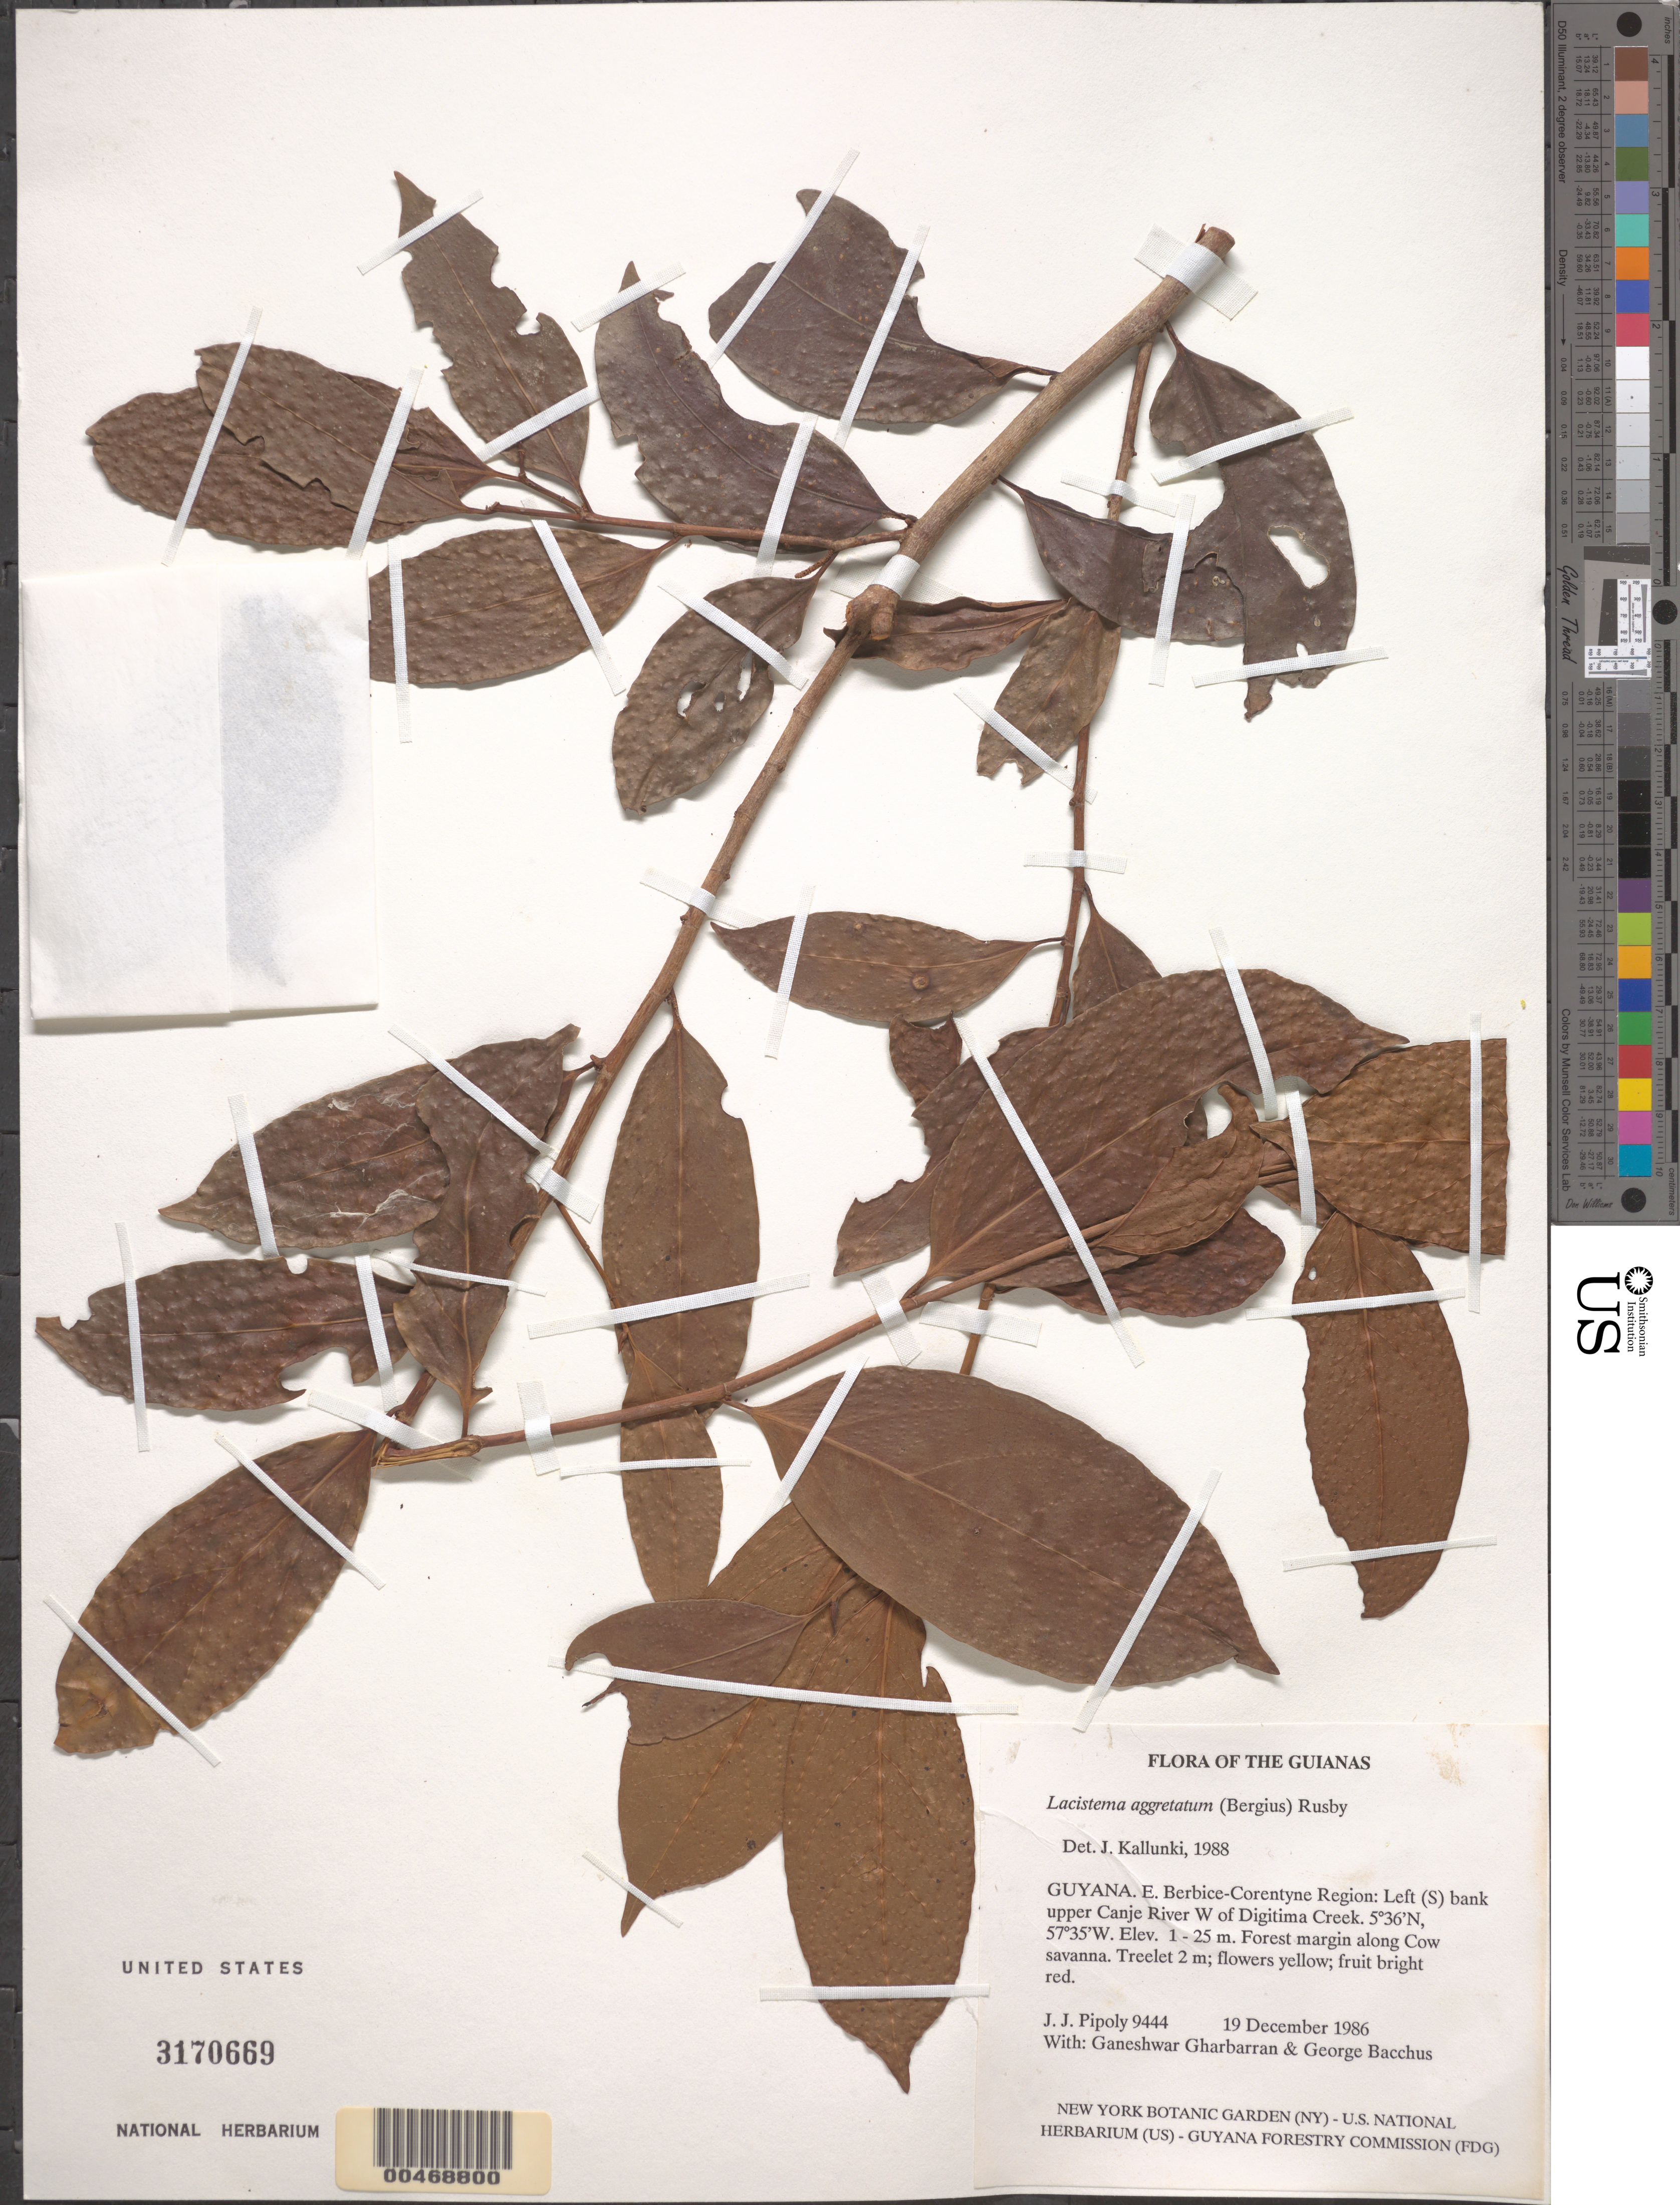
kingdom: Plantae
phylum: Tracheophyta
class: Magnoliopsida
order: Malpighiales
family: Lacistemataceae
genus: Lacistema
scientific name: Lacistema aggregatum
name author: (P.J. Bergius) Rusby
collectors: J. J. Pipoly, G. Gharbarran & G. Bacchus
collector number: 9444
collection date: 1986-12-19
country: Guyana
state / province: E. Berbice-Corentyne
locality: The Guianas. E. Berbice-Corentyne Region: Left (S) bank upper Canje River W of Digitima Creek.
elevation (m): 1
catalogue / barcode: US 3170669